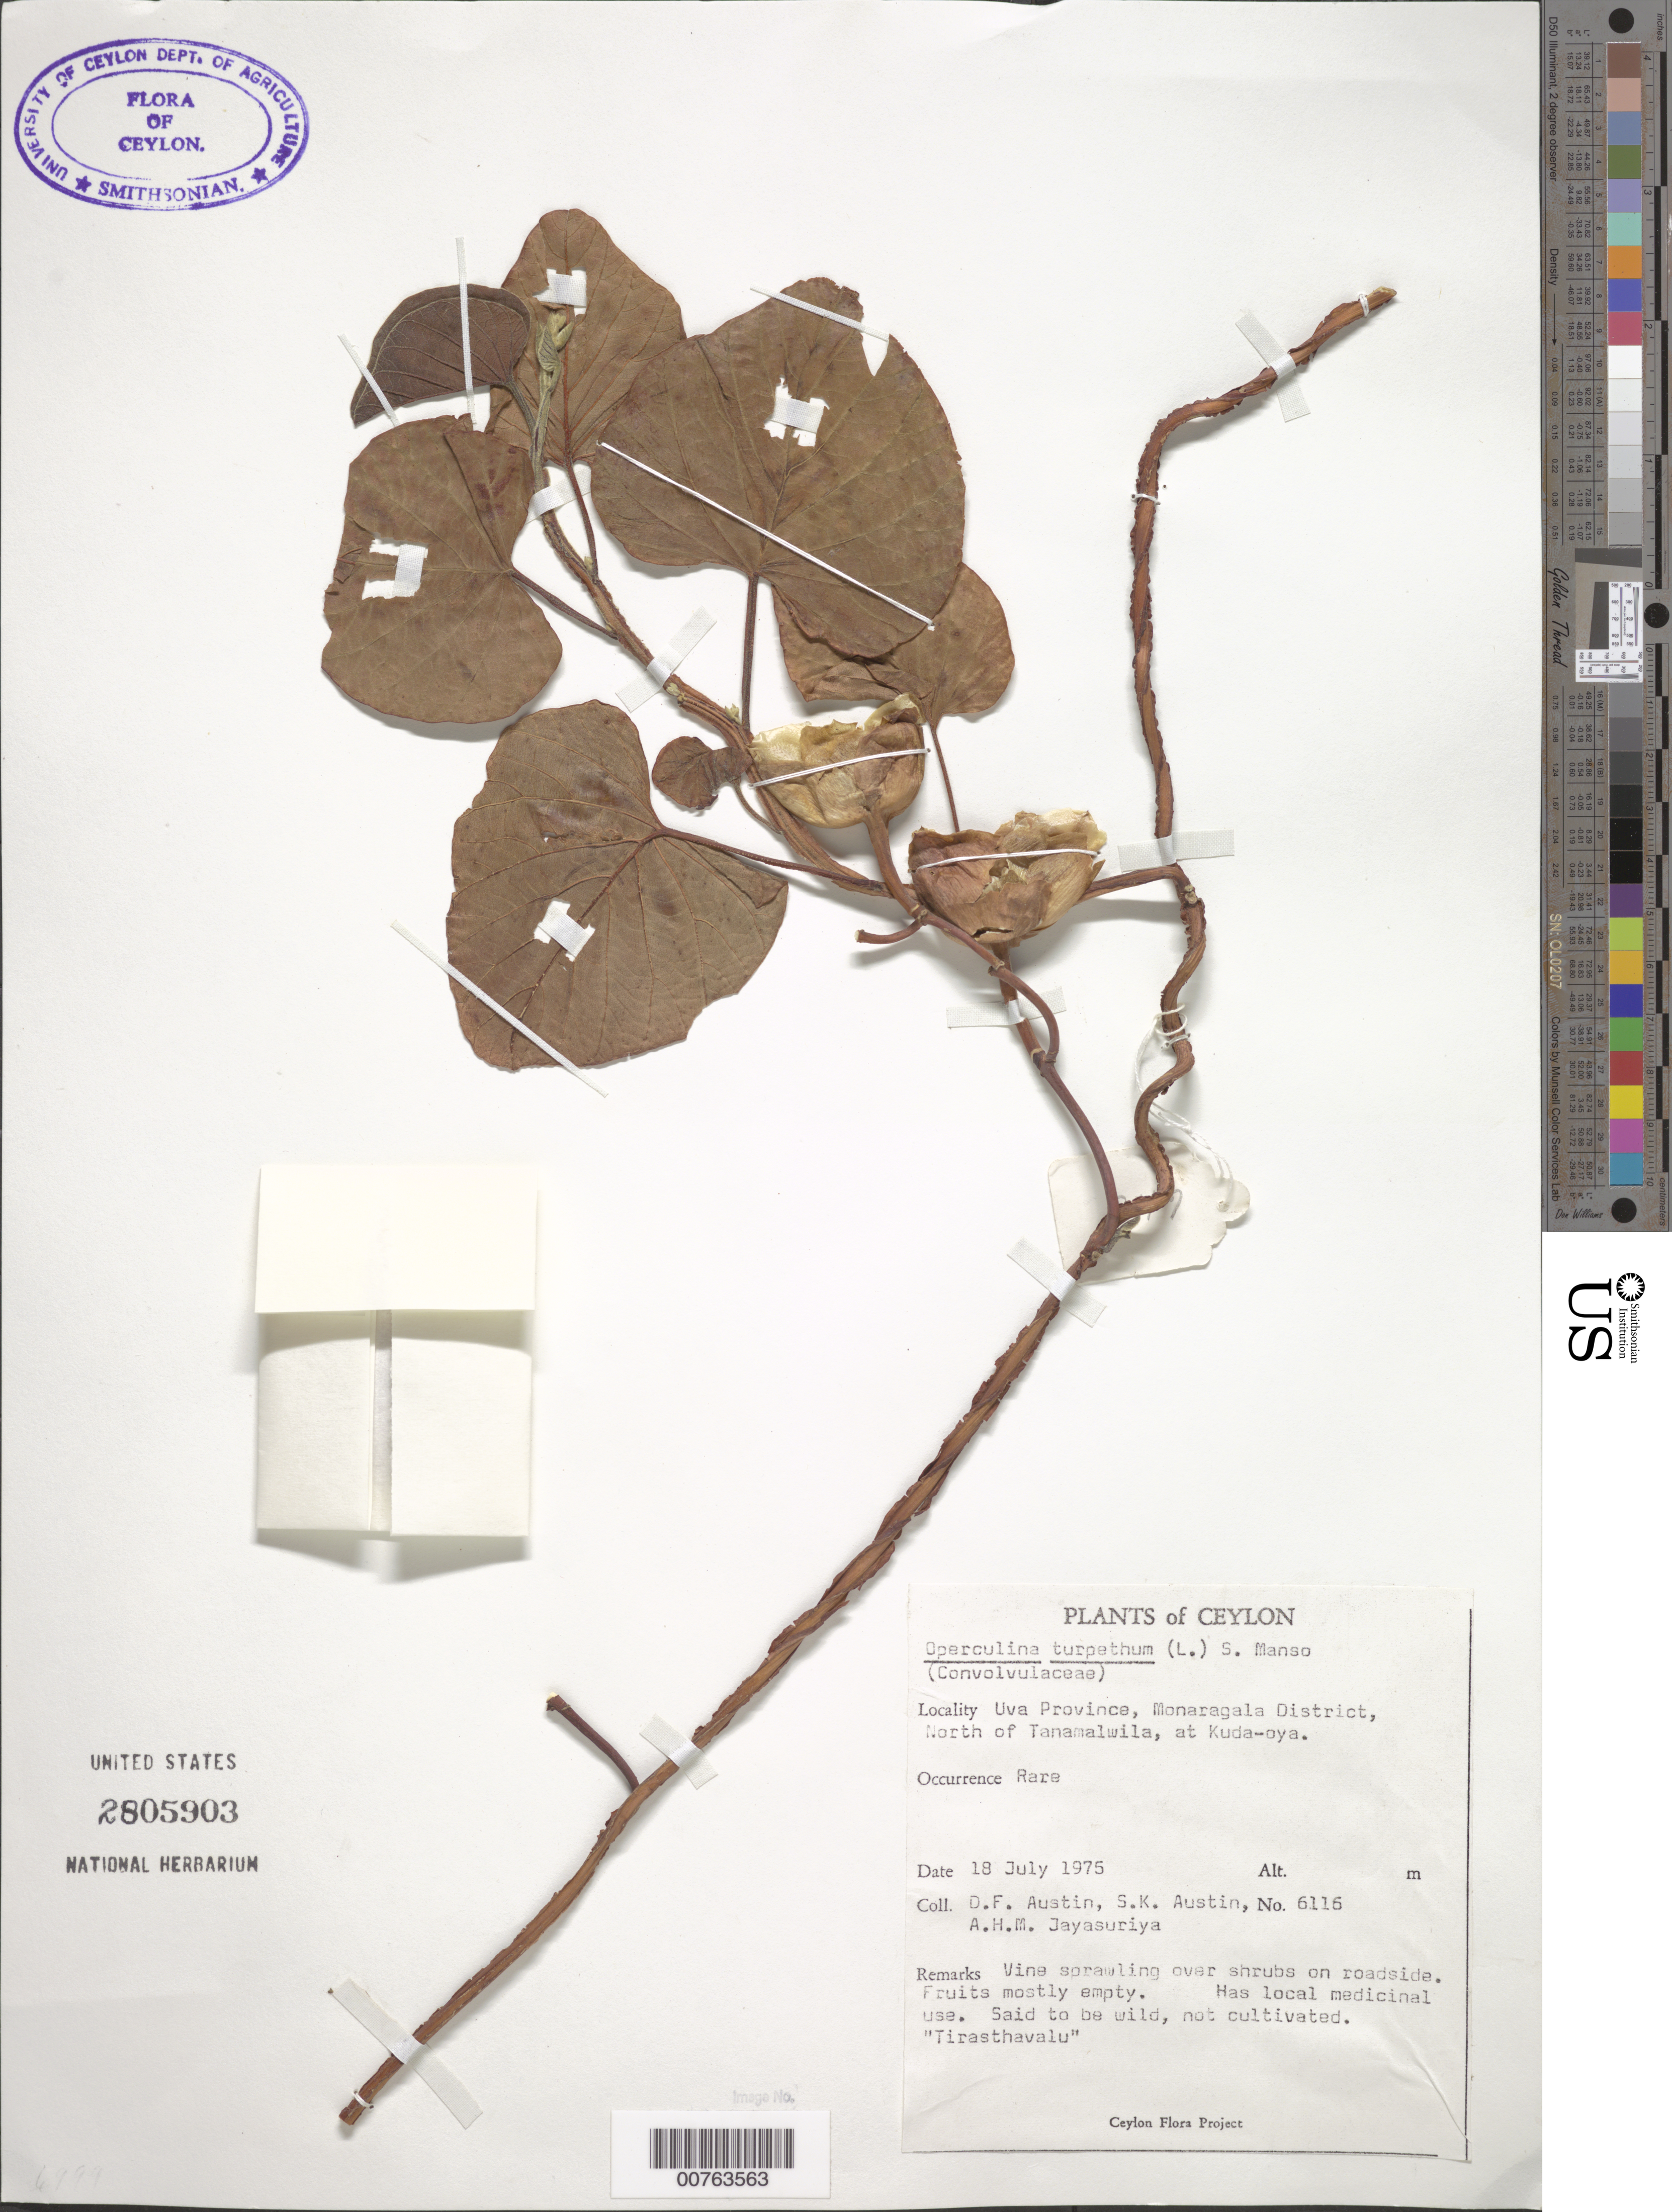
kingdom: Plantae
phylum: Tracheophyta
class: Magnoliopsida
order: Solanales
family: Convolvulaceae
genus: Operculina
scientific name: Operculina turpethum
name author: (L.) Silva Manso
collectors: D. Austin, S. Austin & A. H. Jayasuriya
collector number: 6116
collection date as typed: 18 Jul 1975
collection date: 1975-07-18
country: Sri Lanka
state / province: Uva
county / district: Monaragala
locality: N of Tanamalwila, at Kuda-oya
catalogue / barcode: US 2805903